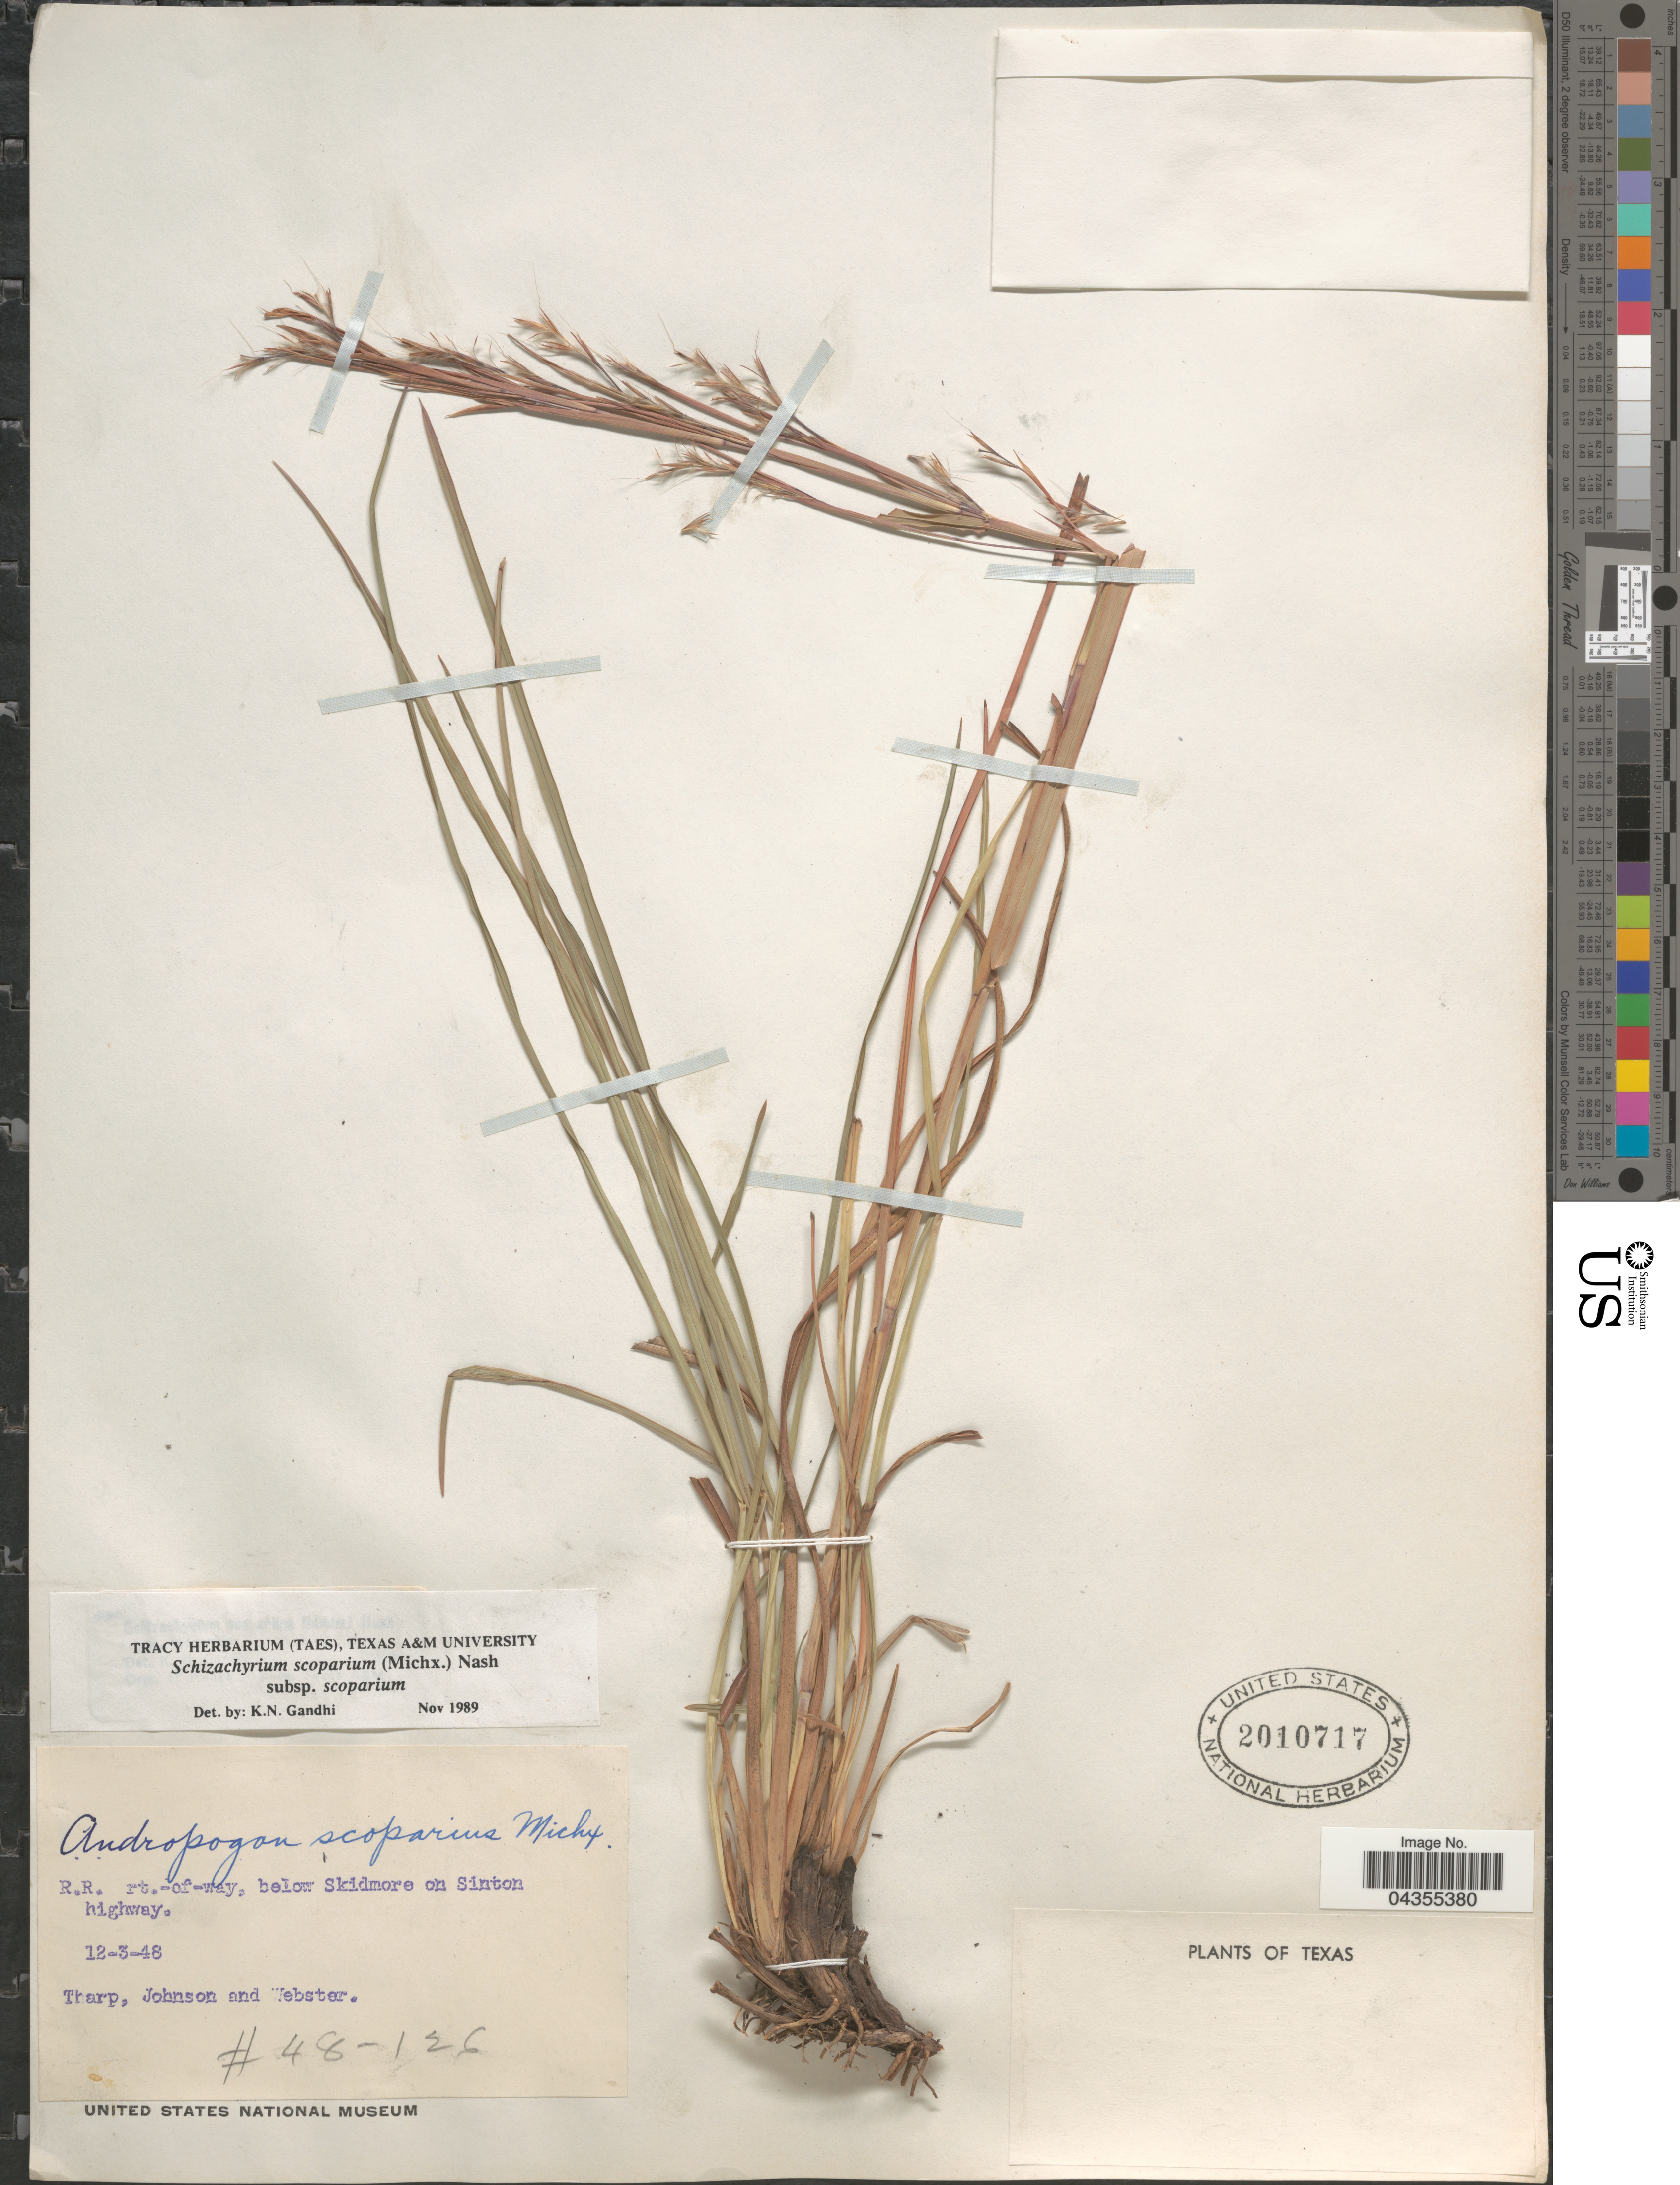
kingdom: Plantae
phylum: Tracheophyta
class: Liliopsida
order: Poales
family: Poaceae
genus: Schizachyrium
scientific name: Schizachyrium scoparium var. scoparium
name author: (Michx.) Nash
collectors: Tharp, --, -- Johnson & -. Webster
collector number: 48-126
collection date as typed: Transcribed d/m/y: 3/12/48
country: United States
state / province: Texas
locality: R.R. rt.-of-way, below Skidmore on Sinton highway.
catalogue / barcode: US 2010717